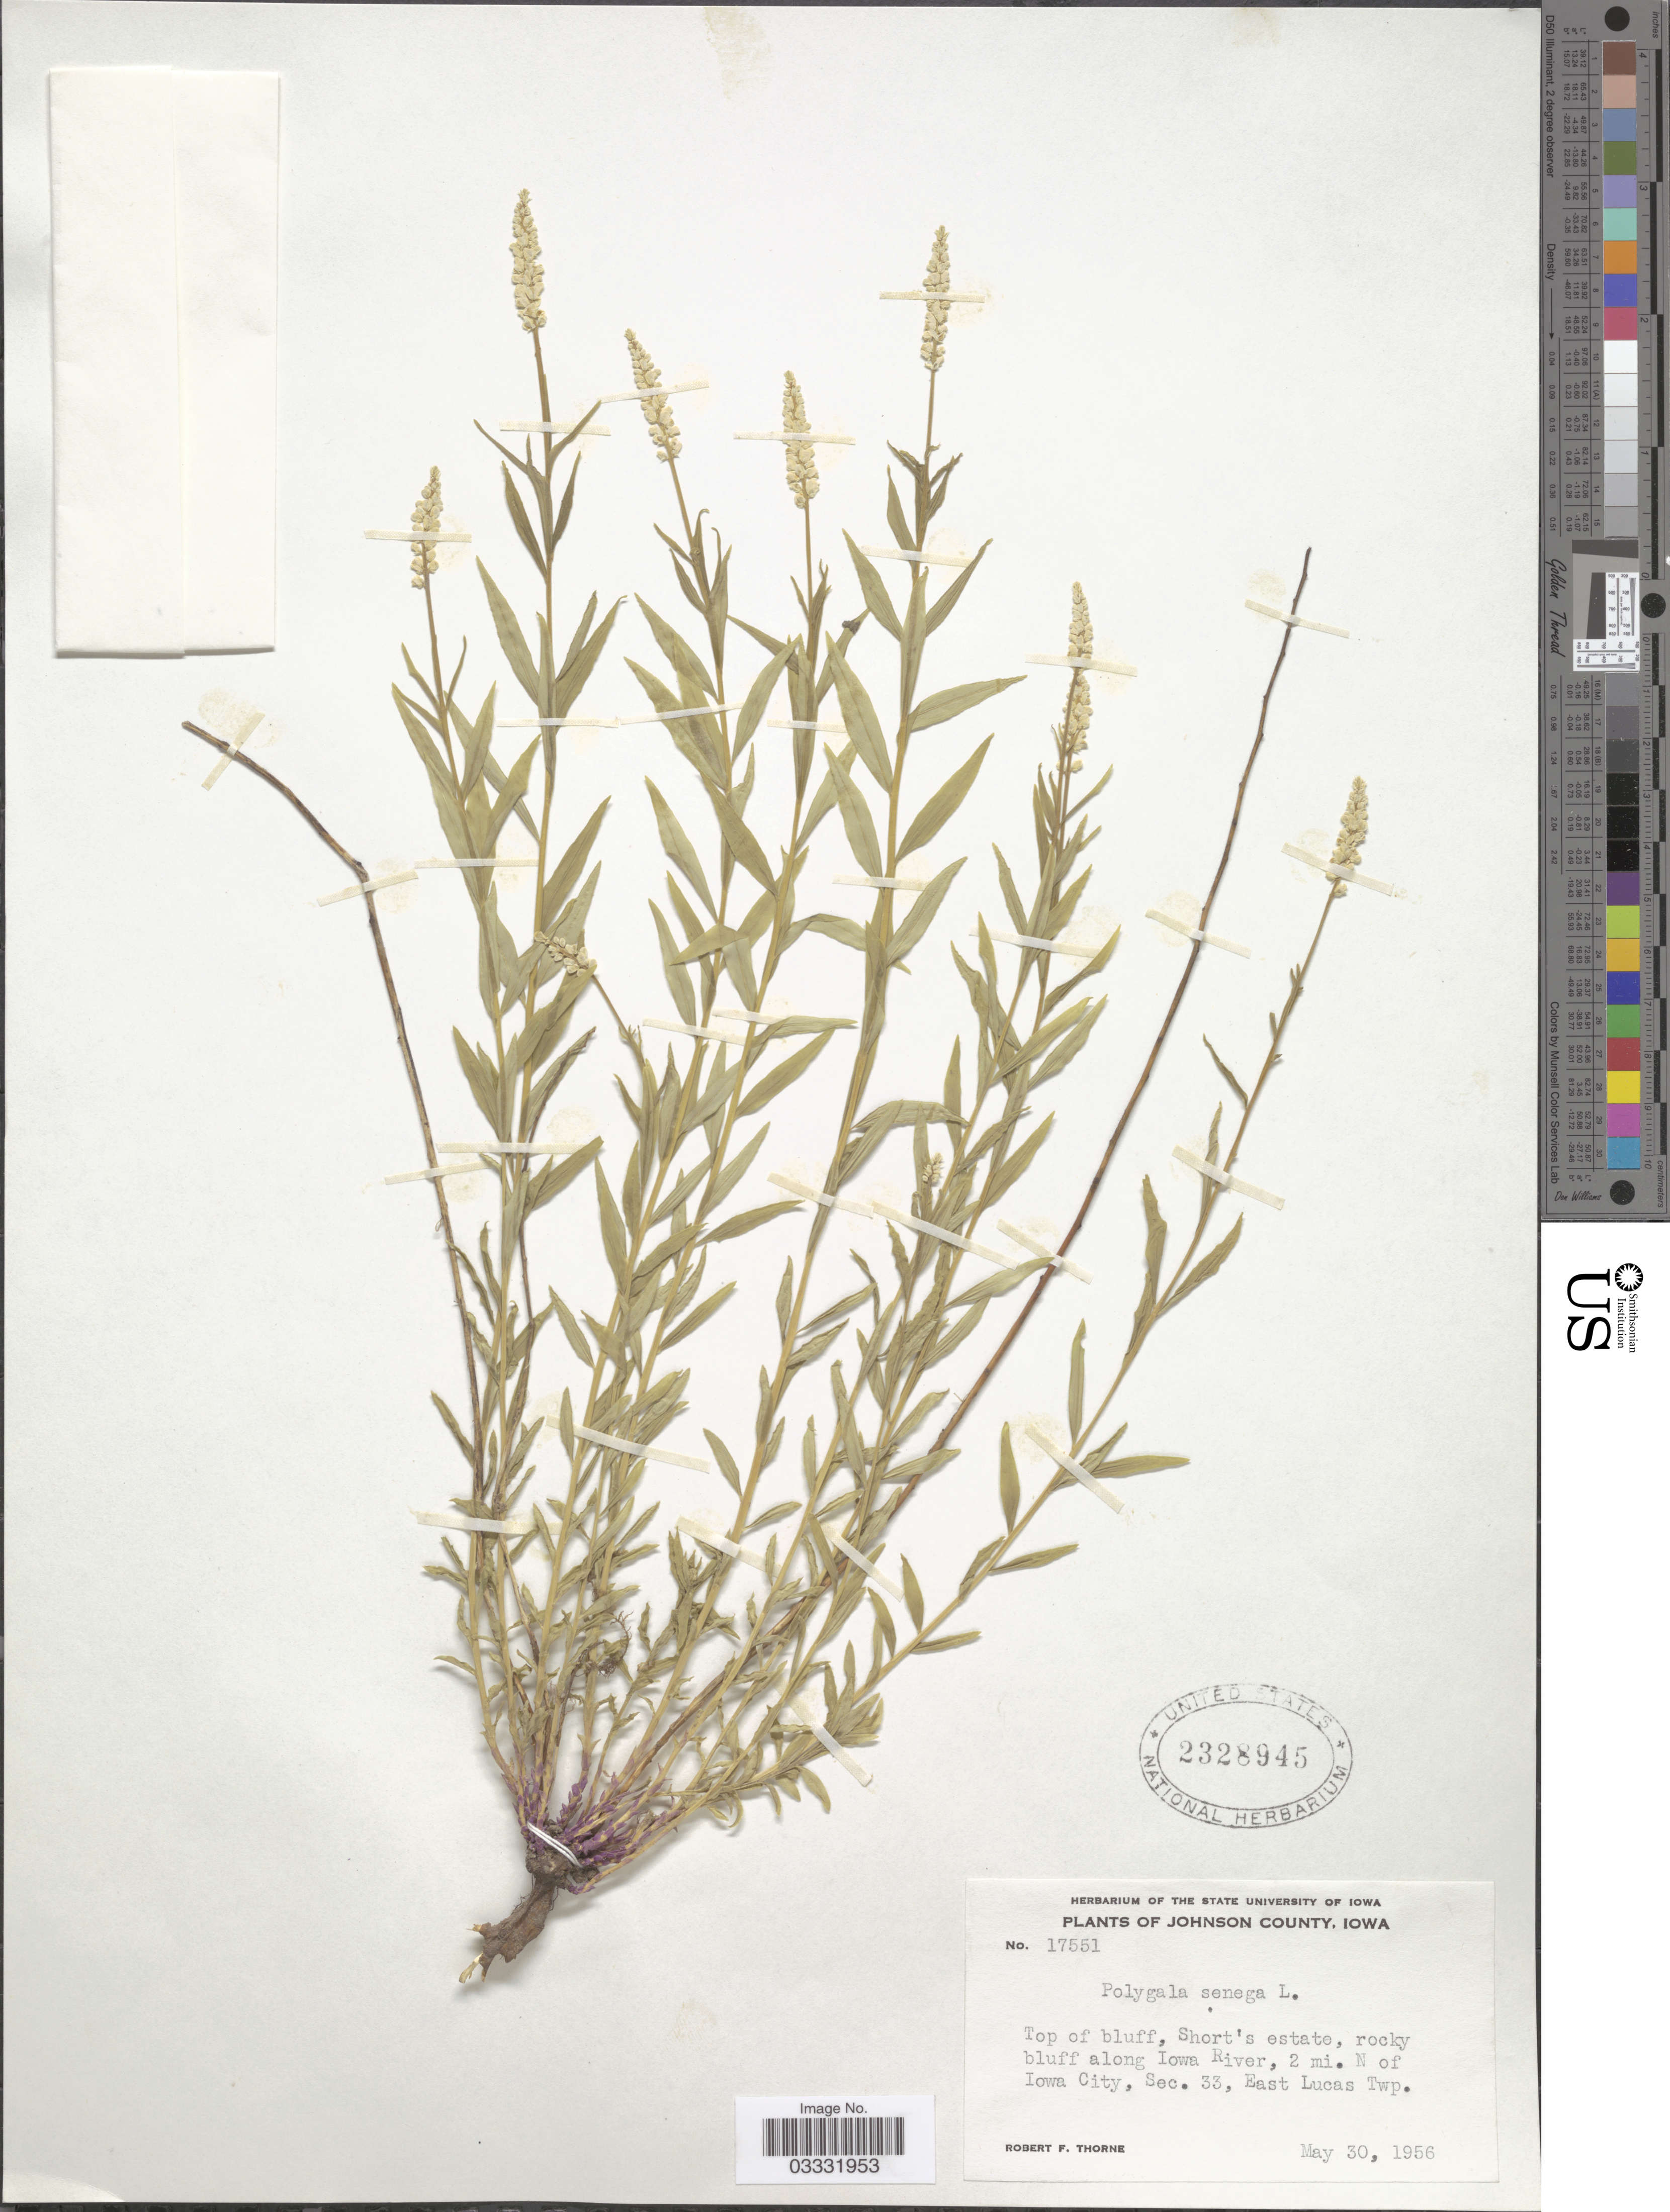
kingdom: Plantae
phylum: Tracheophyta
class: Magnoliopsida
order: Fabales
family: Polygalaceae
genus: Polygala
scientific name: Polygala senega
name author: L.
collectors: R. F. Thorne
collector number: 17551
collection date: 1956-05-30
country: United States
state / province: Iowa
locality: Johnson County. Top of bluff, Short's estate, rocky bluff along Iowa River, 2 mi. N of Iowa City, Sec. 33, East Lucas Twp.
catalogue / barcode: US 2328945